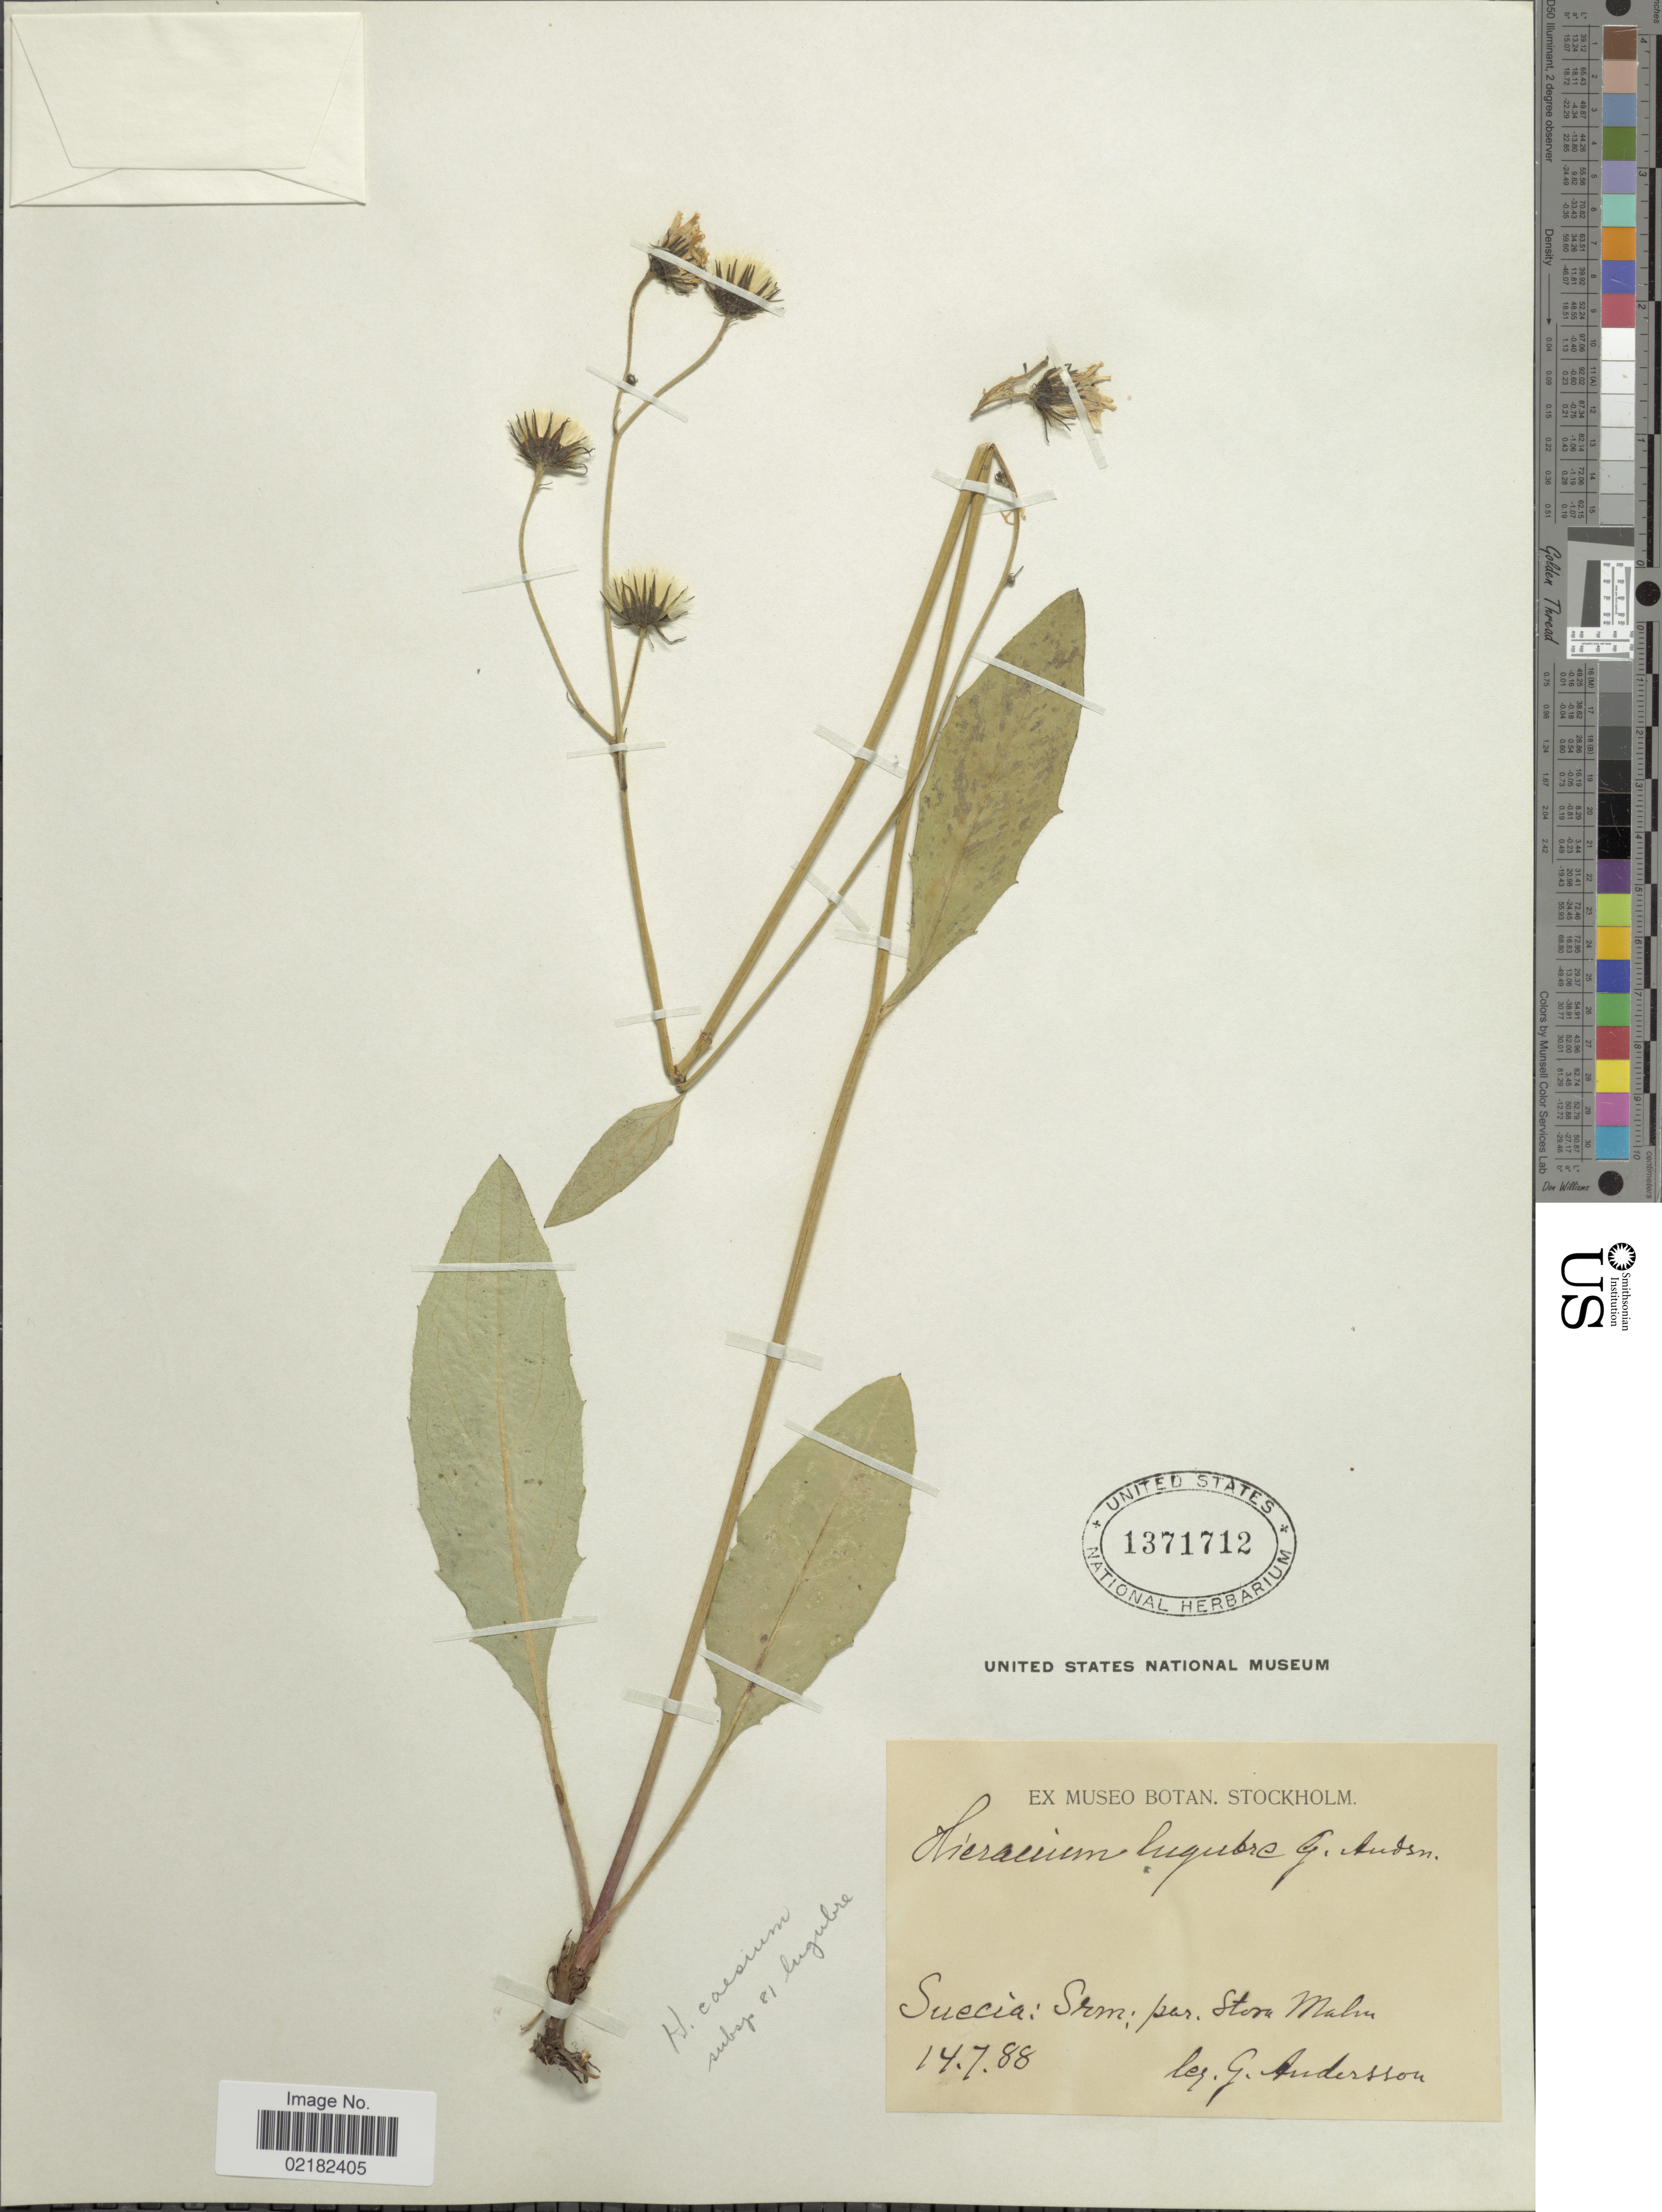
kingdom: Plantae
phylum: Tracheophyta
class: Magnoliopsida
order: Asterales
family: Asteraceae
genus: Hieracium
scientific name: Hieracium caesium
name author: (Fr.) Fr.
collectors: G. O. A. Malme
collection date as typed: Transcribed d/m/y: 14/7/88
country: Sweden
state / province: Sodermanland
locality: Suecia: Srm: par. Stora Malm.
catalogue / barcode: US 1371712